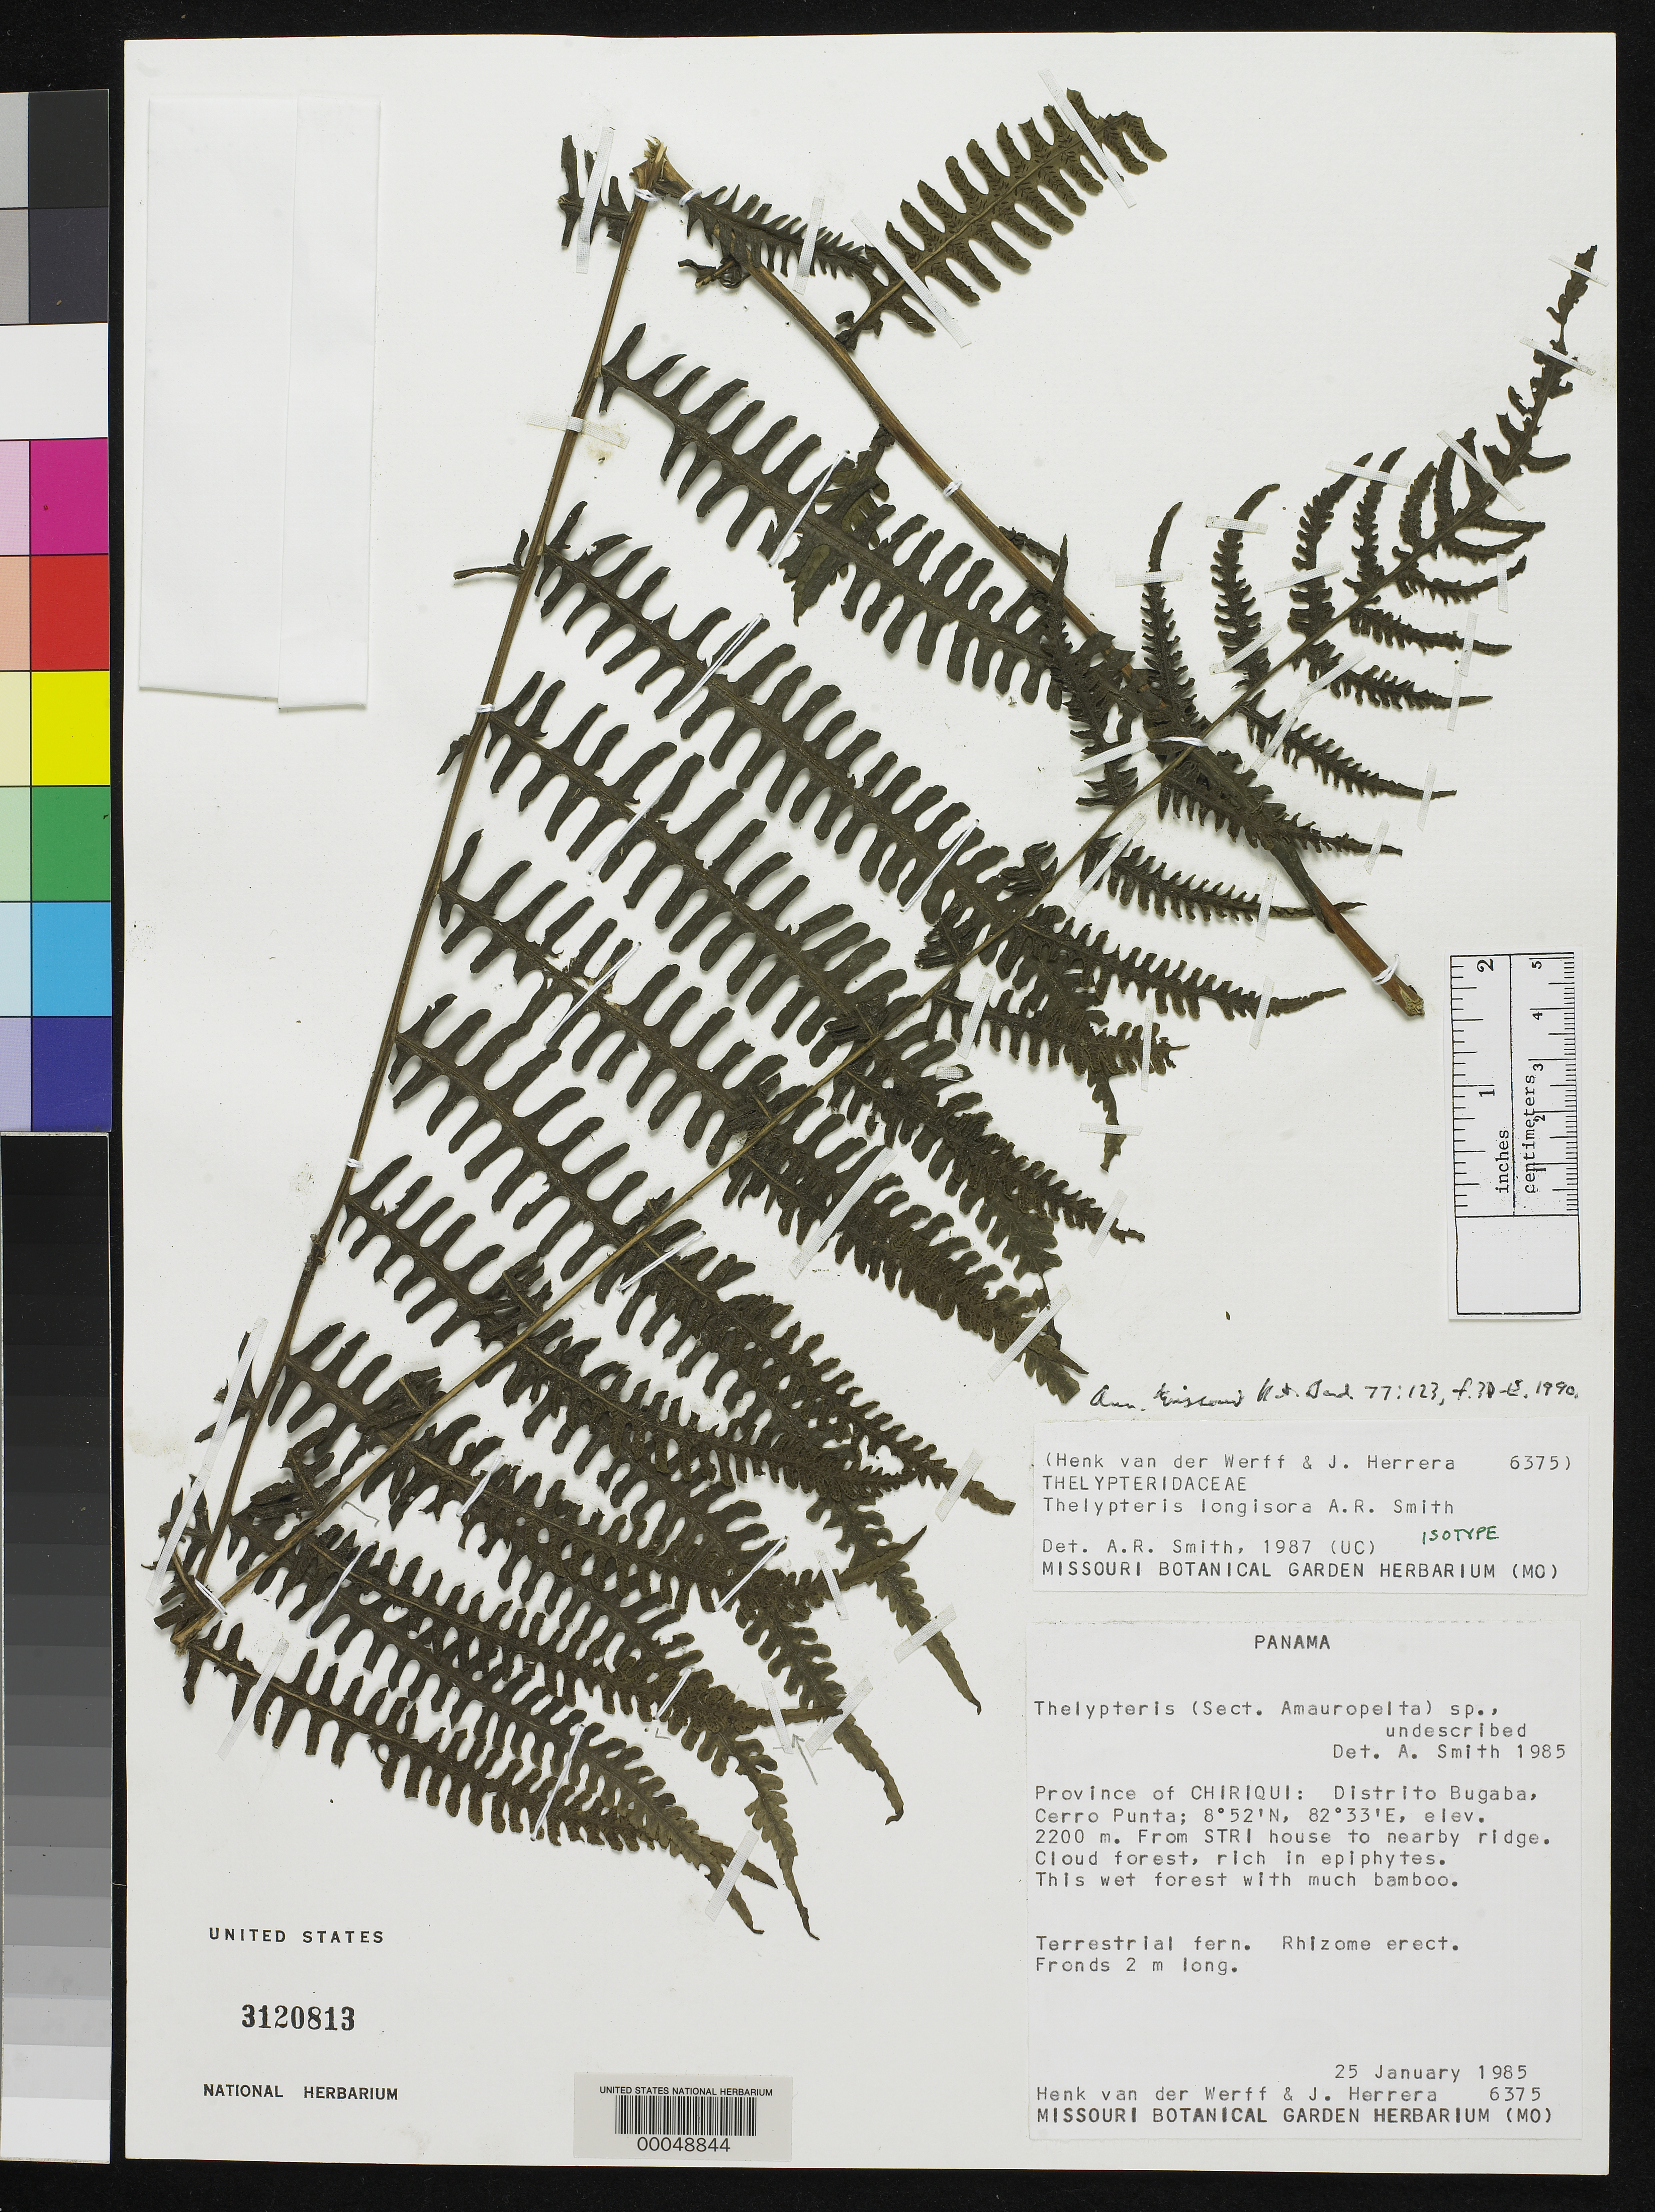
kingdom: Plantae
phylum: Tracheophyta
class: Polypodiopsida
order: Polypodiales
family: Thelypteridaceae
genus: Thelypteris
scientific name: Thelypteris longisora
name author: A.R. Sm.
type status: Isotype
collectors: H. van der Werff & J. Herrera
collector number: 6375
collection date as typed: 25 Jan 1985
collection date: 1985-01-25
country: Panama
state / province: Chiriquí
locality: Cerro Punta, from STRI house to nearby ridge.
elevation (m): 2200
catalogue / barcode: US 3120813